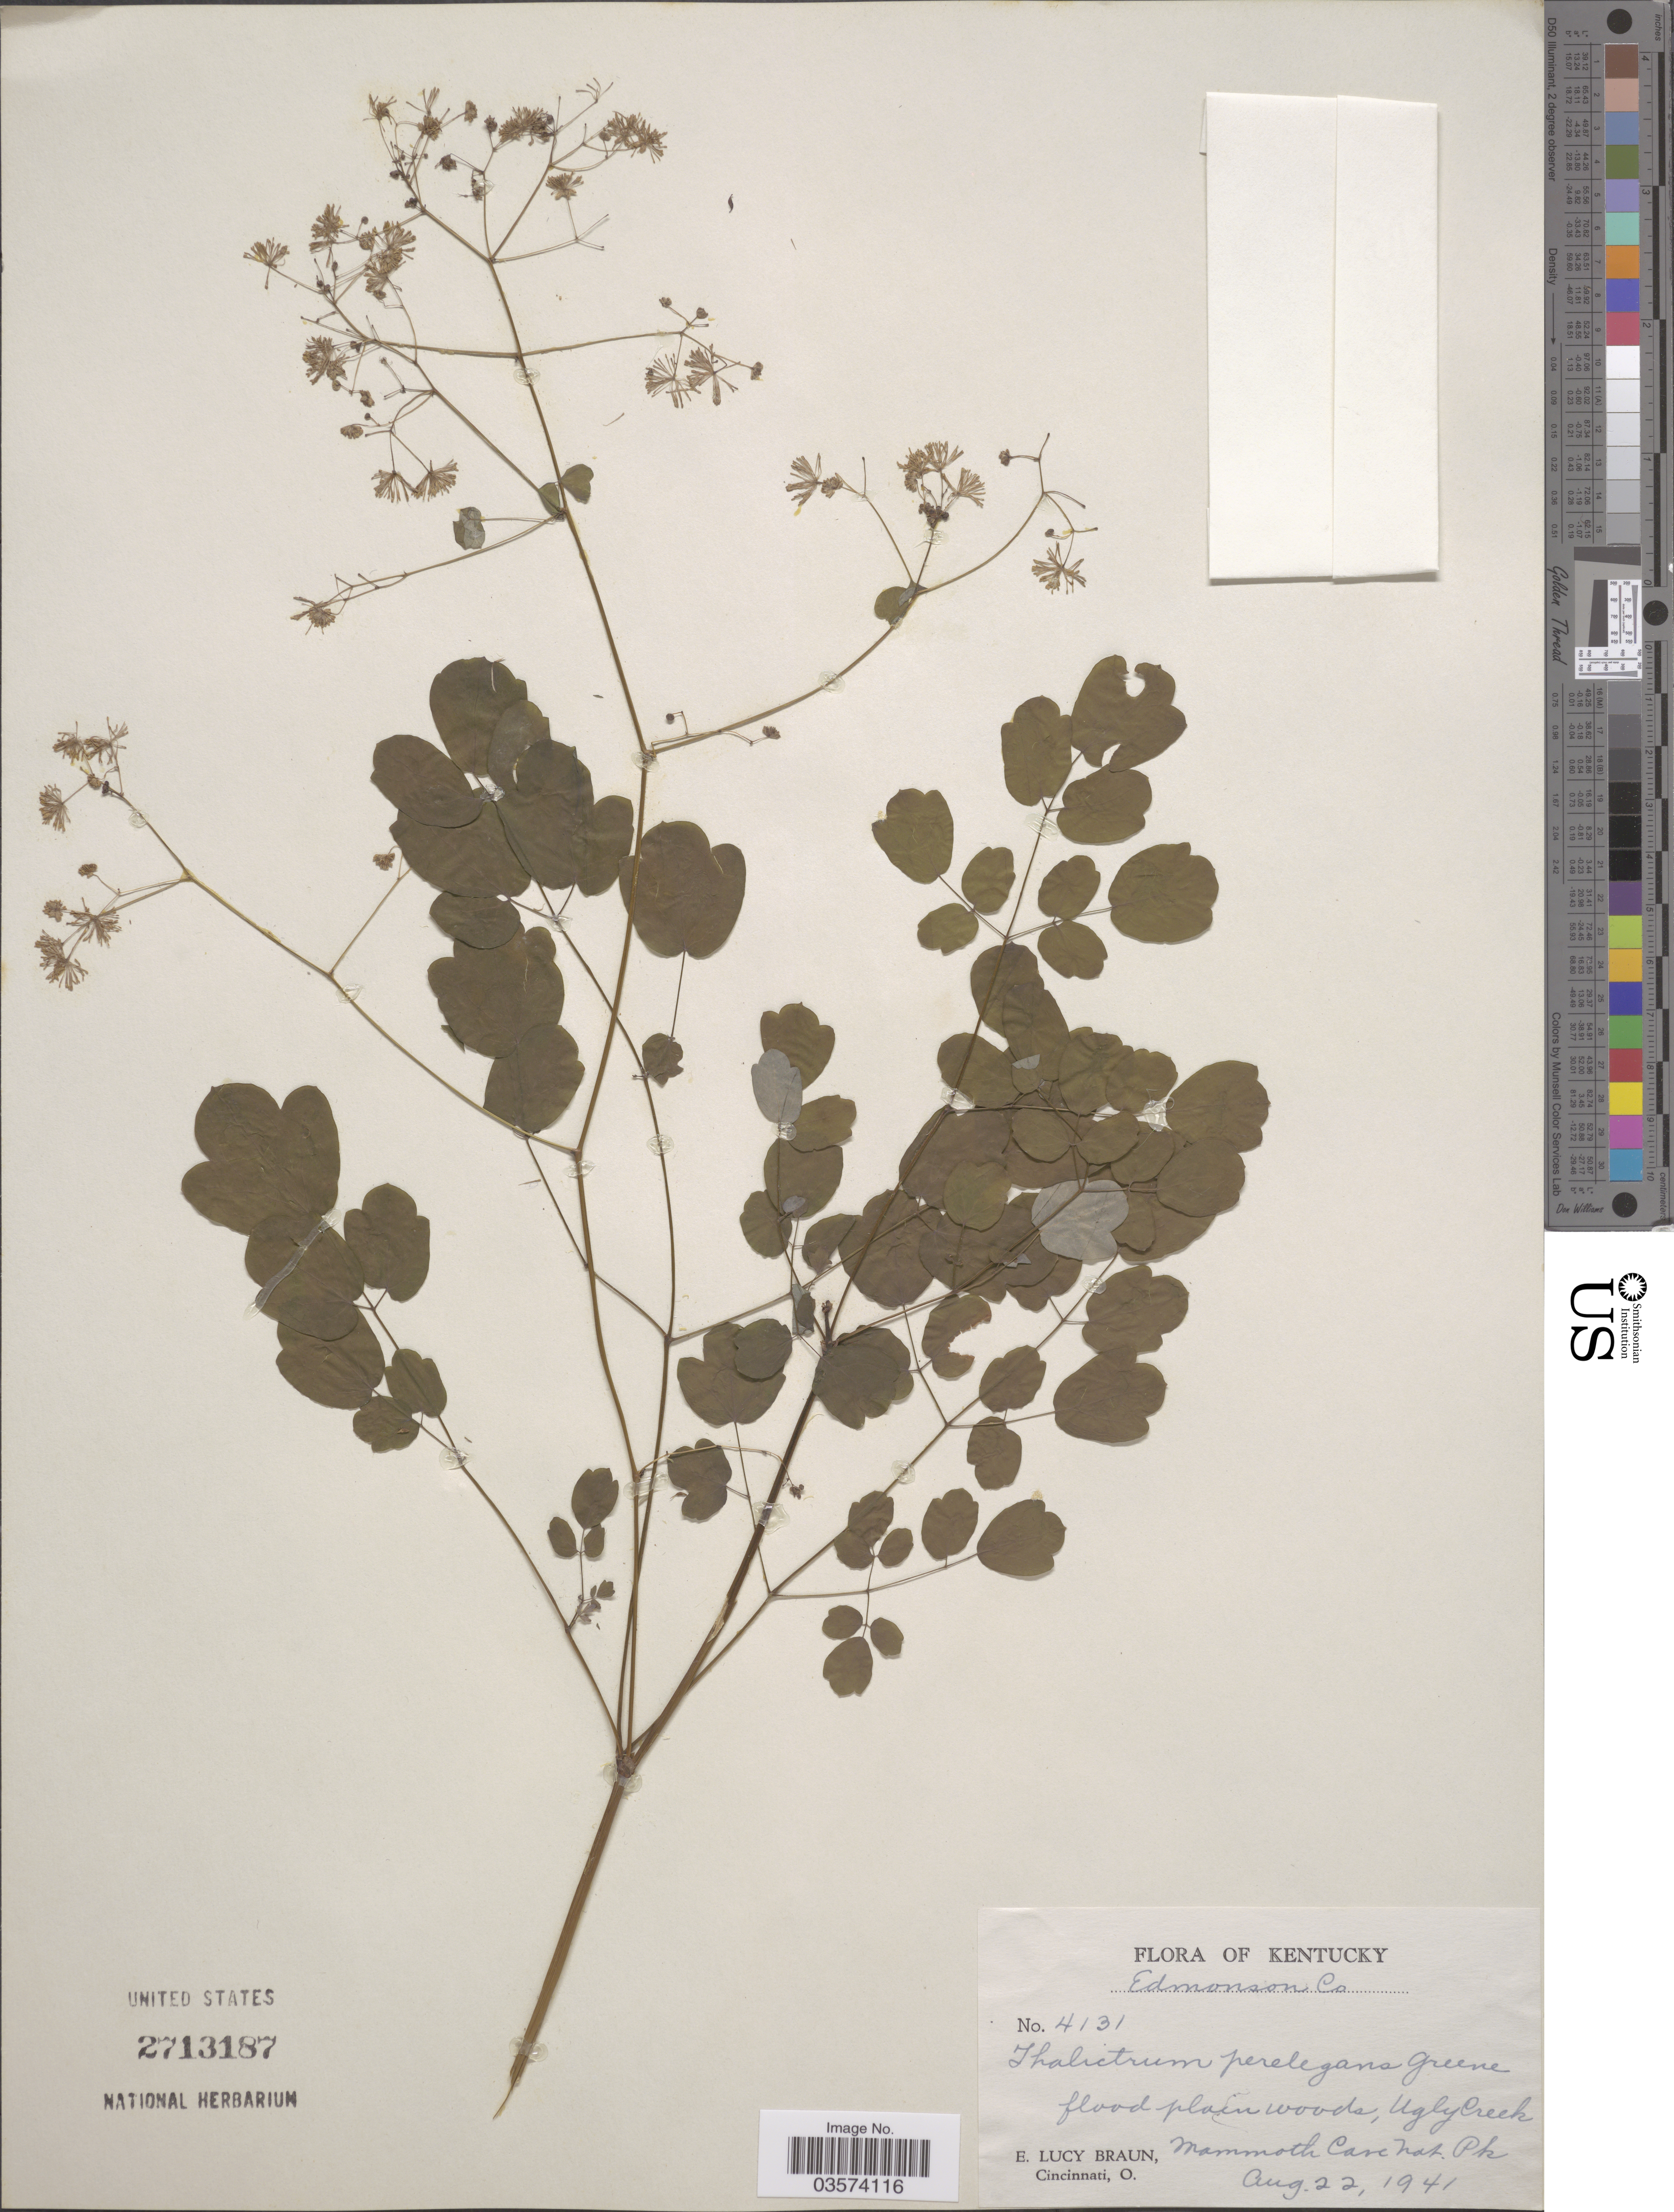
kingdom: Plantae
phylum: Tracheophyta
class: Magnoliopsida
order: Ranunculales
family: Ranunculaceae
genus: Thalictrum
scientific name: Thalictrum perelegans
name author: Greene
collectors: E. L. Braun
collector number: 4131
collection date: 1941-08-22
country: United States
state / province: Kentucky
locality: Edmonson Co. Ugly Creek, Mammoth Cave Nat. Pk.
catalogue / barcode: US 2713187